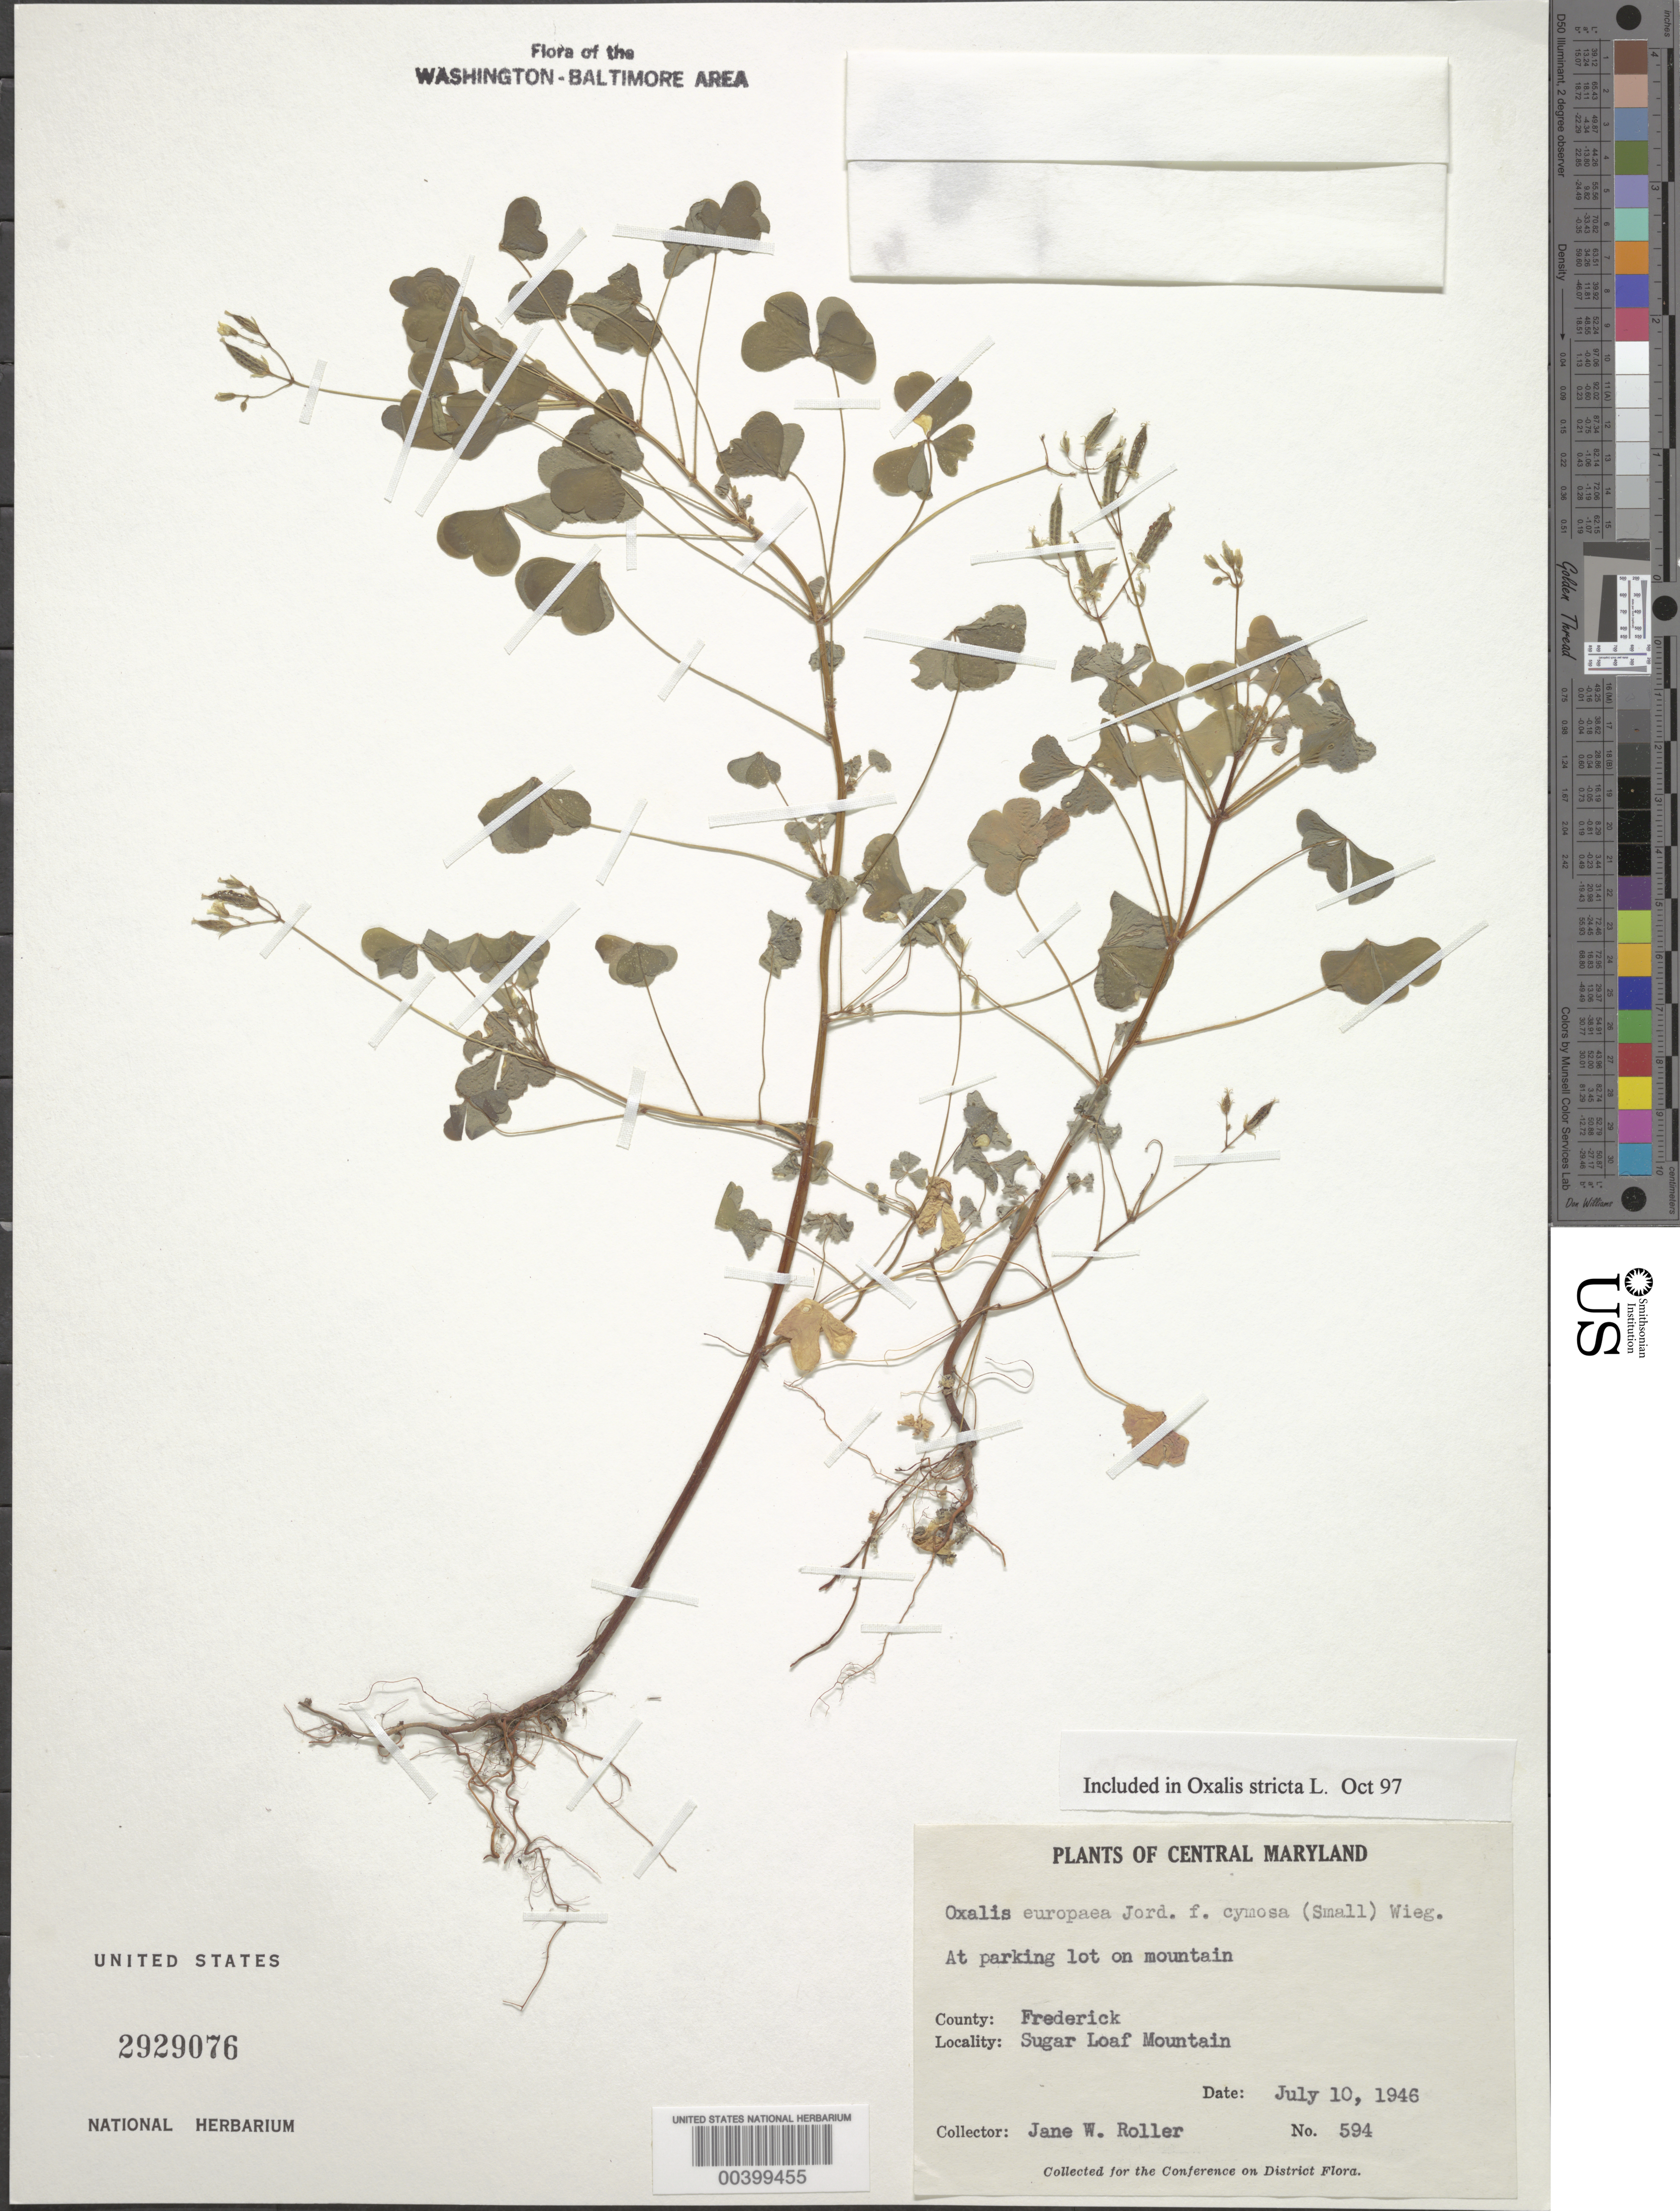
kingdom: Plantae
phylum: Tracheophyta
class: Magnoliopsida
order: Oxalidales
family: Oxalidaceae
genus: Oxalis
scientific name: Oxalis stricta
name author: L.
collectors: J. W. Roller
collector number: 594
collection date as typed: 10 Jul 1946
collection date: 1946-07-10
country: United States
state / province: Maryland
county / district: Frederick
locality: Sugar Loaf Mountain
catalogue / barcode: US 2929076